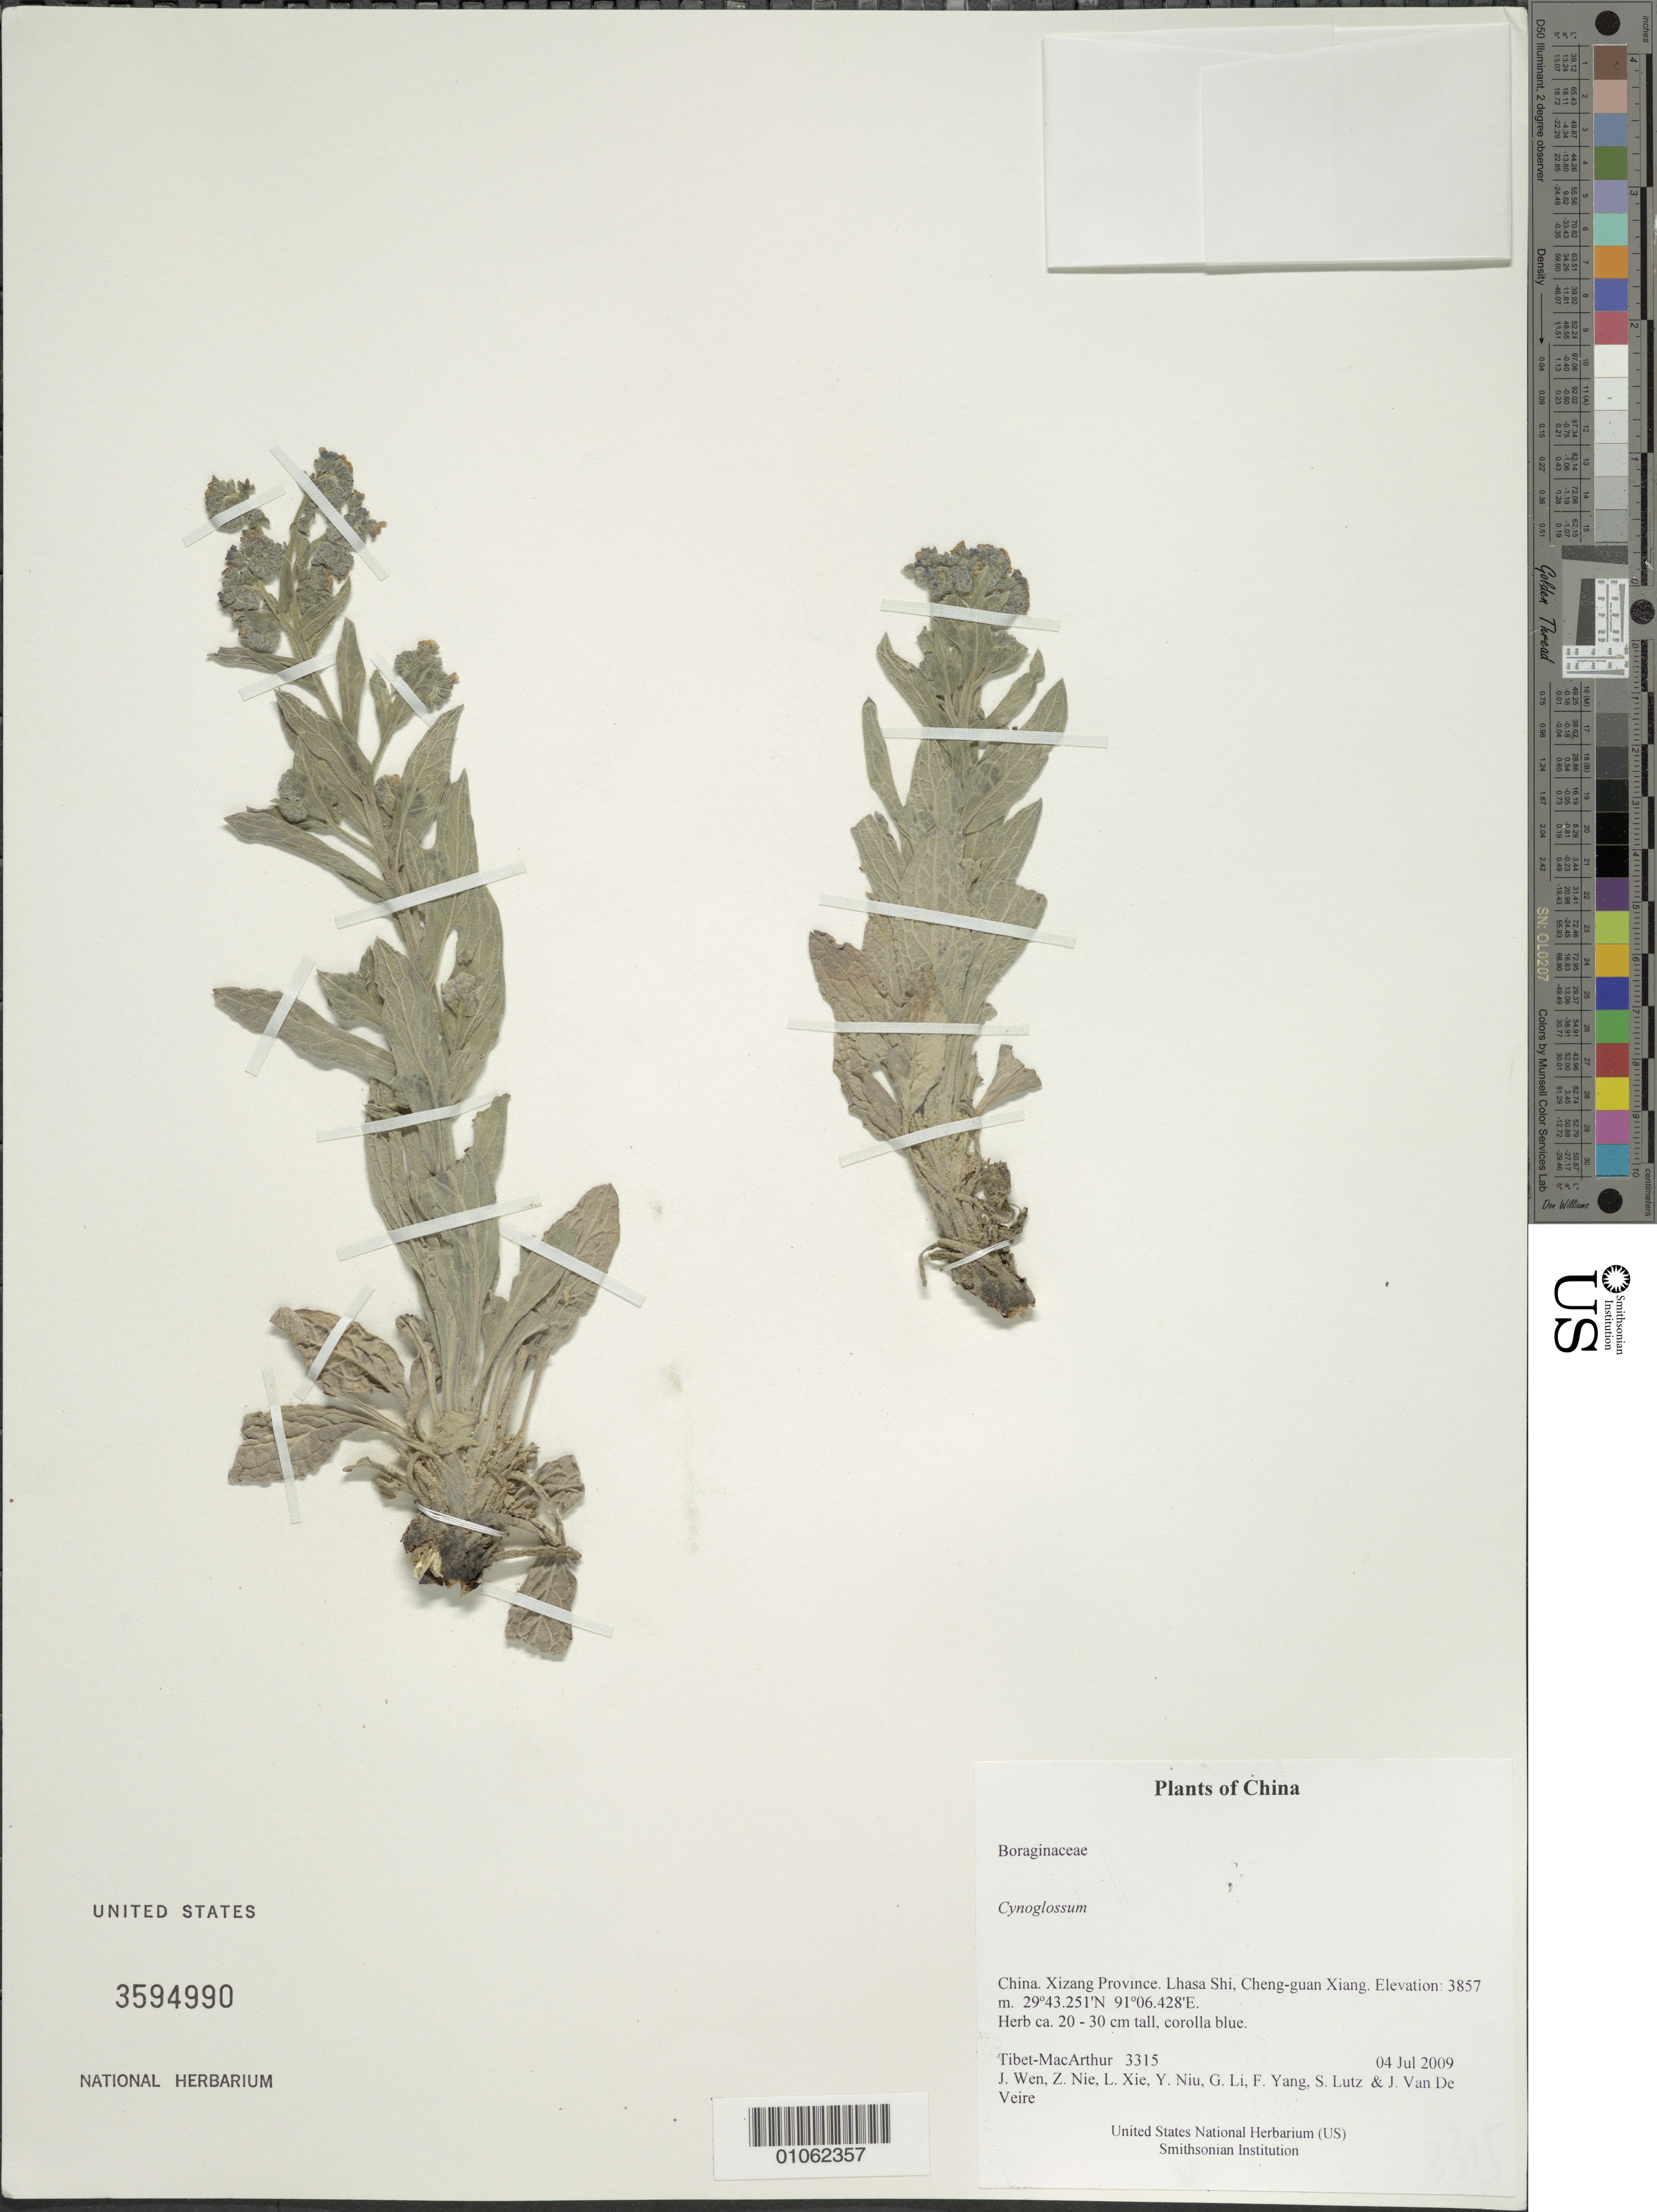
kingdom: Plantae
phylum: Tracheophyta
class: Magnoliopsida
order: Boraginales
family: Boraginaceae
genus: Cynoglossum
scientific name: Cynoglossum sp.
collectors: Tibet-MacArthur, J. Wen, Z. Nie, L. Xie, Y. Niu, G. Li, F. Yang, S. Lutz & J. Van De Veire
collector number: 3315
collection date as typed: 04 Jul 2009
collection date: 2009-07-04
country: China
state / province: Xizang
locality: Lhasa Shi, Cheng-guan Xiang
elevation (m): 3857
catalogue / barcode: US 3594990